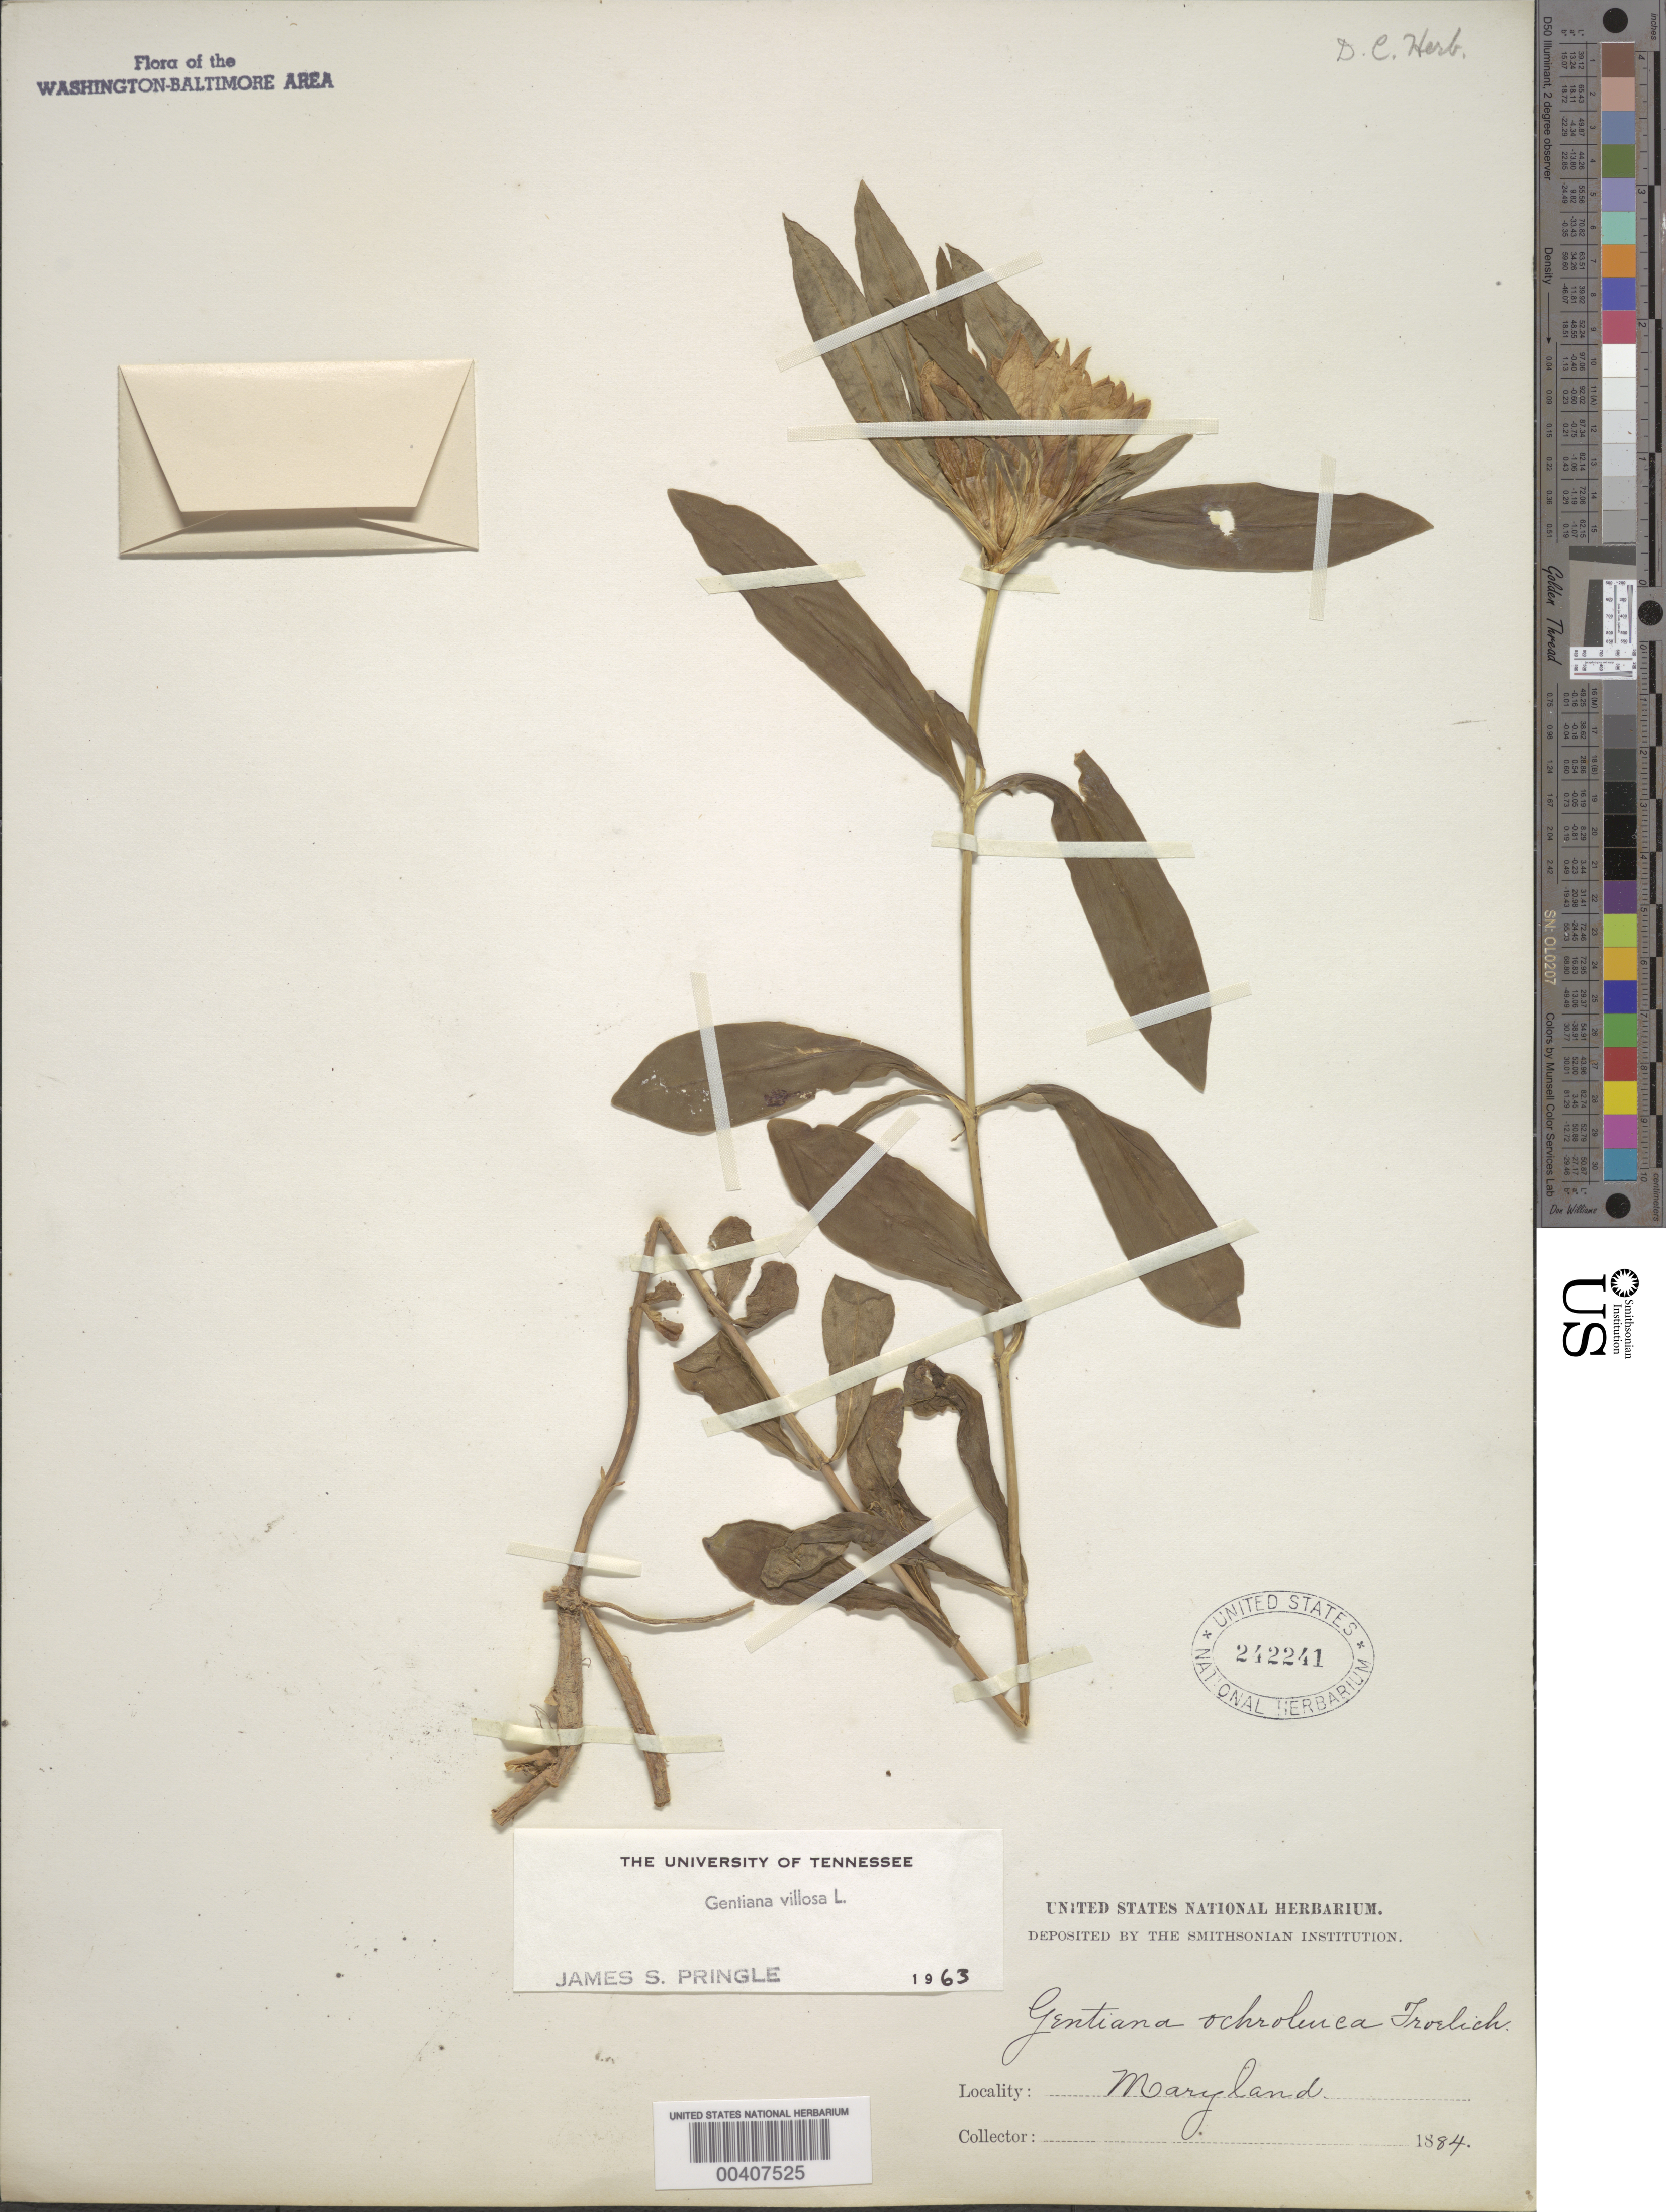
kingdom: Plantae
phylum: Tracheophyta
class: Magnoliopsida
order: Gentianales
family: Gentianaceae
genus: Gentiana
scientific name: Gentiana villosa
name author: L.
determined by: Pringle, J. S.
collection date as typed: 1884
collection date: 1884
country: United States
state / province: Maryland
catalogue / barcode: US 242241